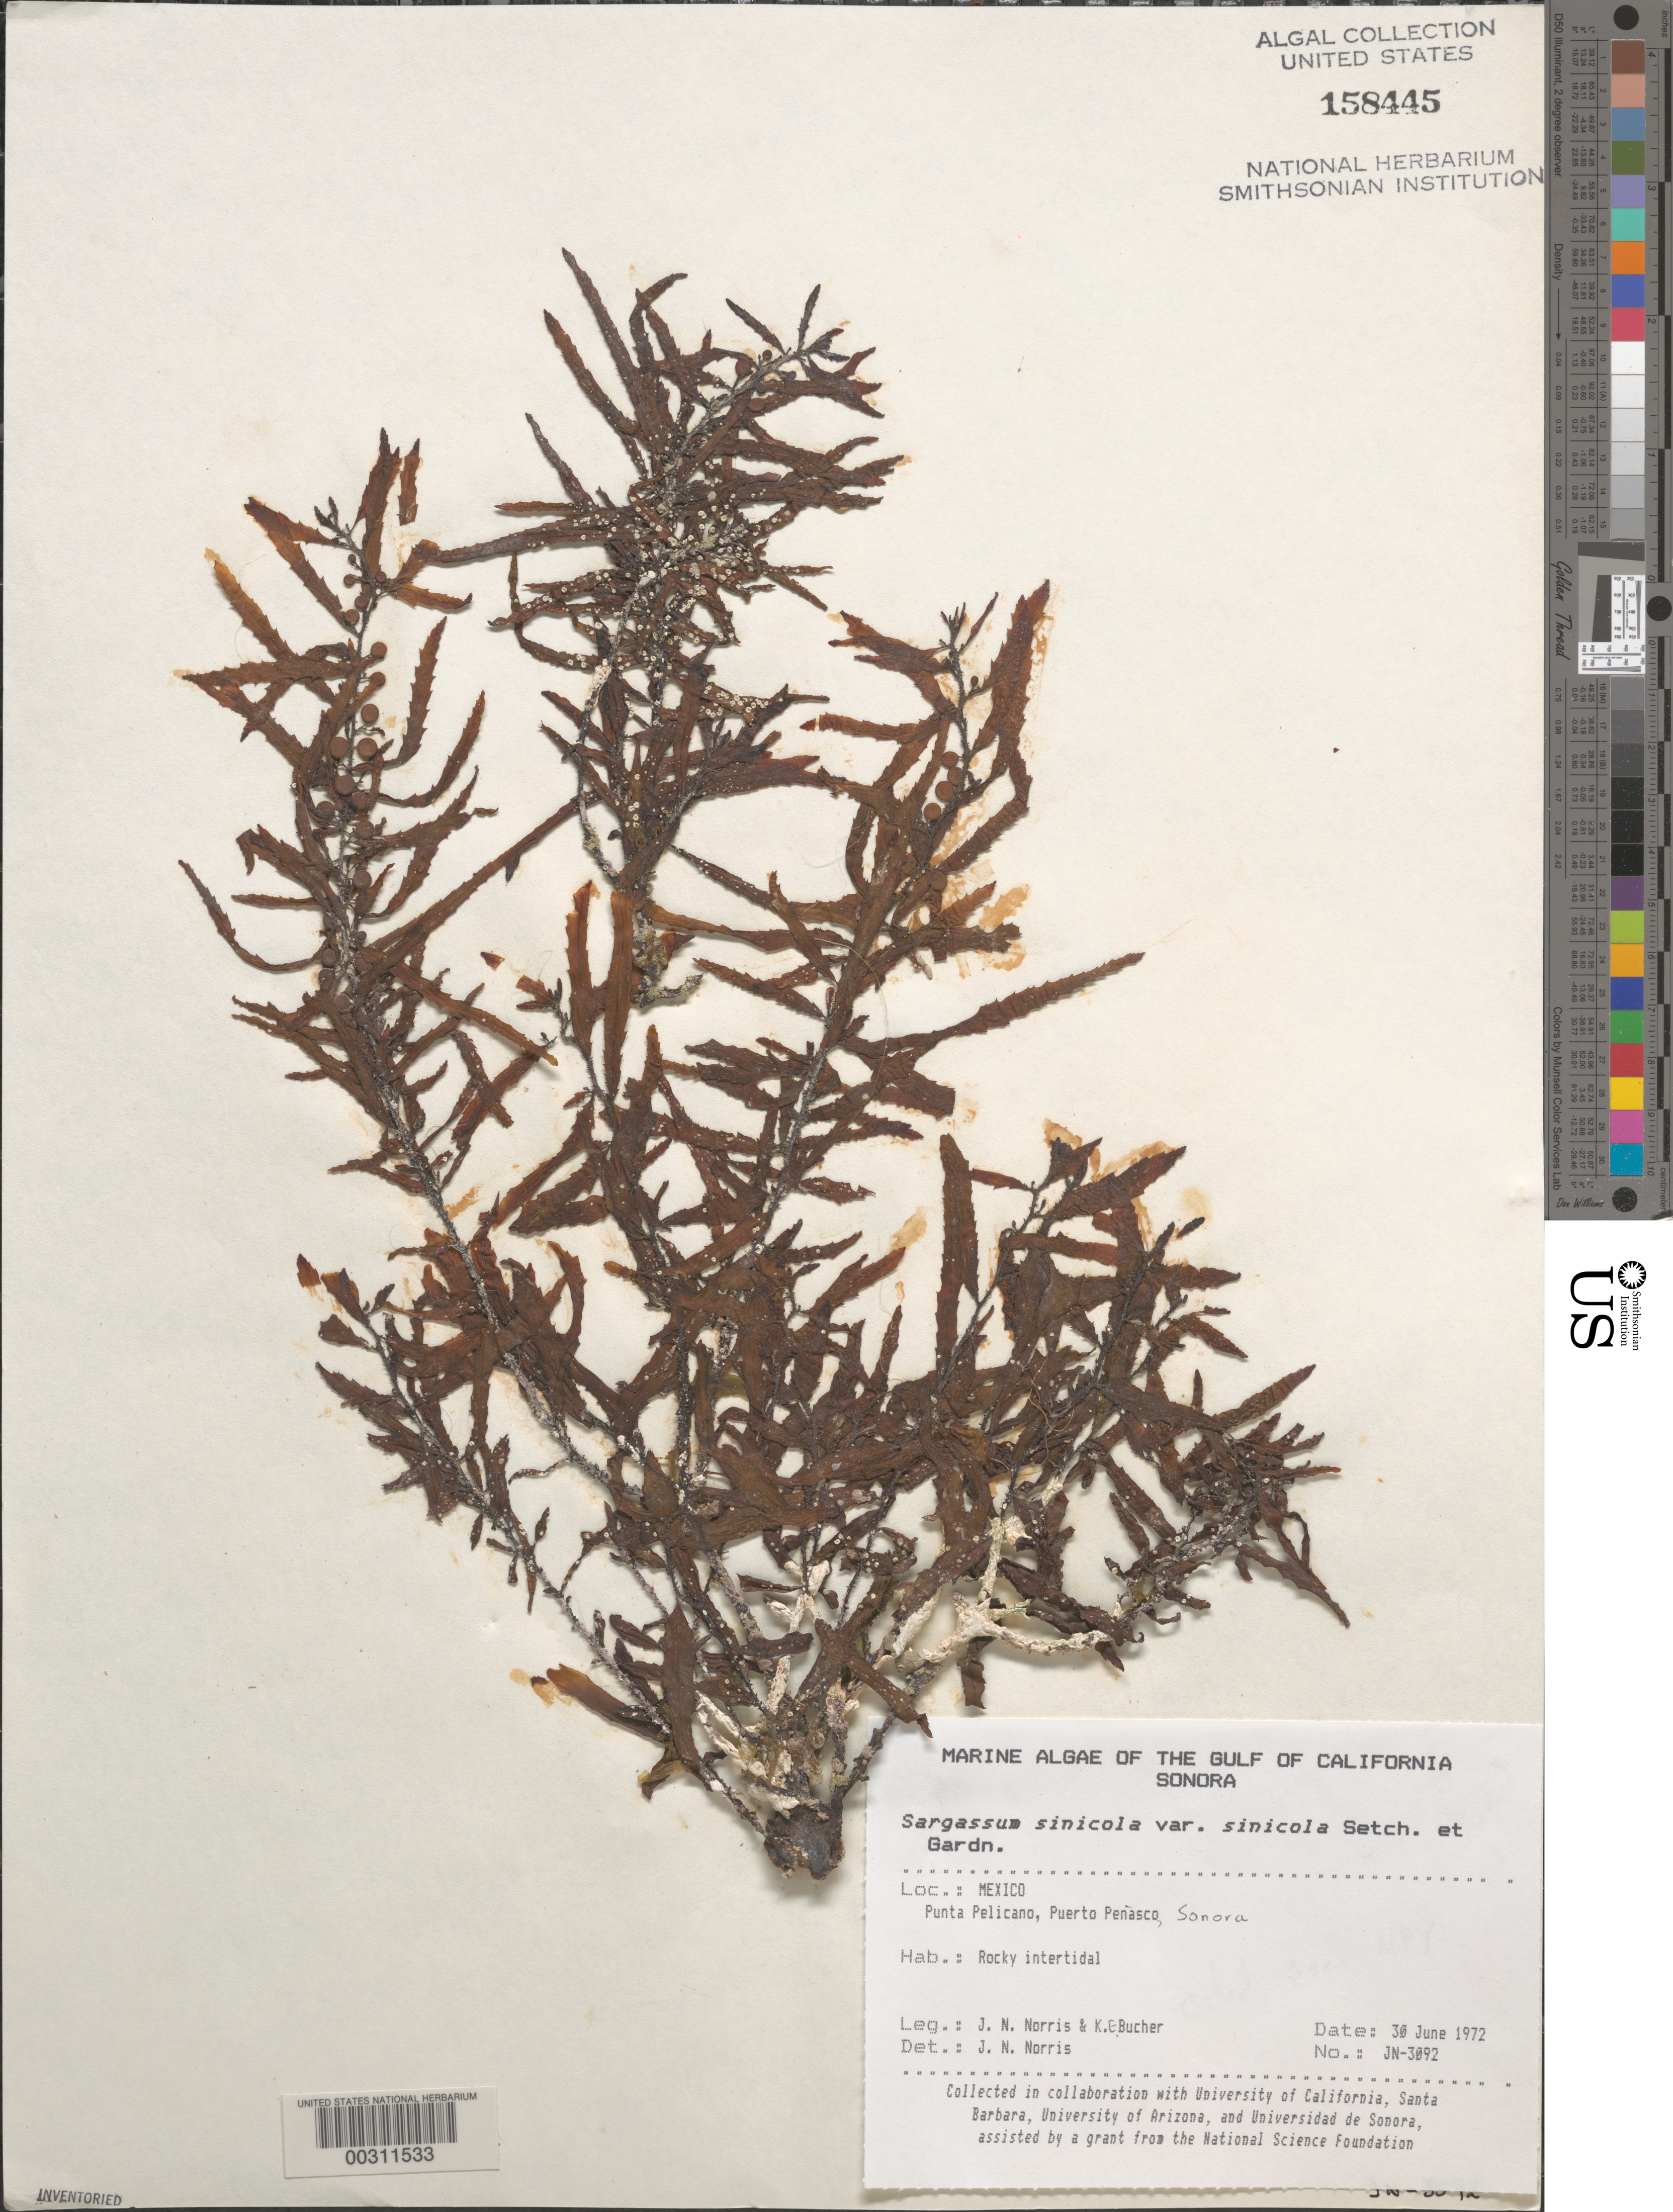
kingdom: Chromista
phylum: Ochrophyta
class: Phaeophyceae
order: Fucales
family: Sargassaceae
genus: Sargassum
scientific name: Sargassum sinicola var. sinicola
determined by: Norris, James N.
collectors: J. N. Norris & K. E. Bucher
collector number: JN-3092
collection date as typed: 30 Jun 1972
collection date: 1972-06-30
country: Mexico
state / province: Sonora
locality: Punta Pelicano, Puerto Penasco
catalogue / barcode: US 158445